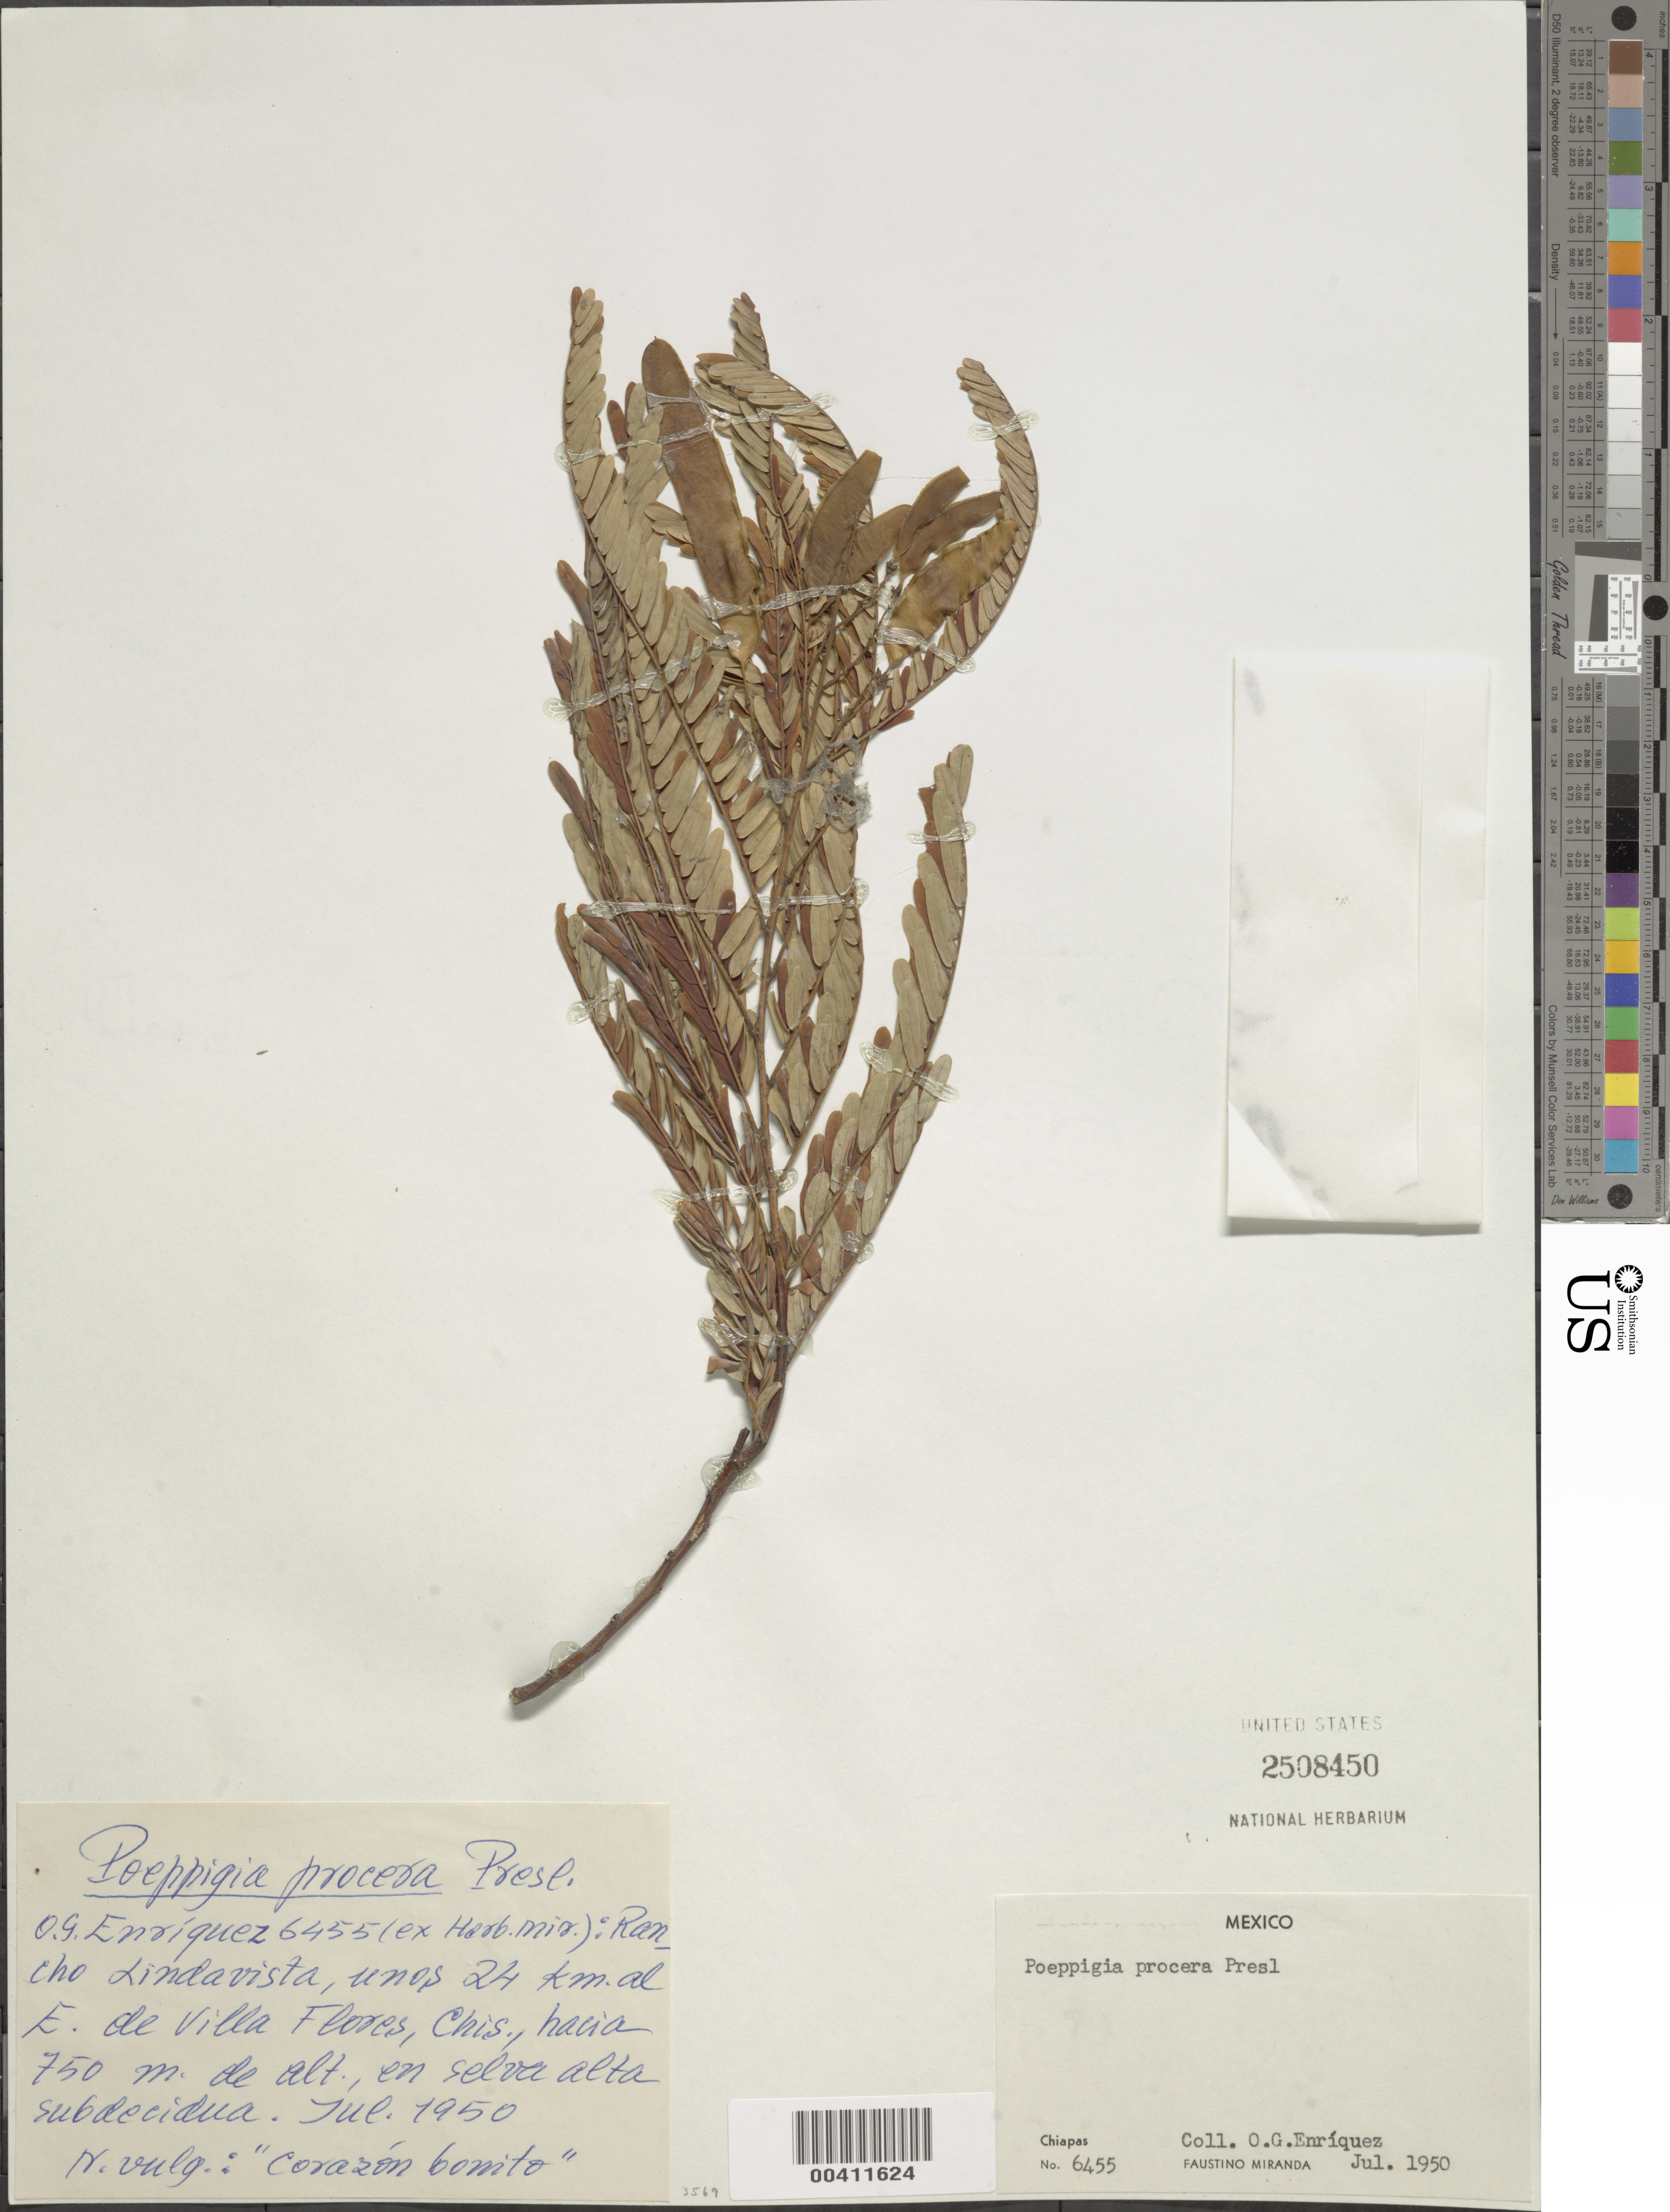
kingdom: Plantae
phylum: Tracheophyta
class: Magnoliopsida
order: Fabales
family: Fabaceae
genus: Poeppigia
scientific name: Poeppigia procera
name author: C. Presl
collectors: O. Enriquez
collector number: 6455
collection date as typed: Jul 1950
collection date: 1950-07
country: Mexico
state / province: Chiapas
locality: Rancho Lindavista, E of Villa Flores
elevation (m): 750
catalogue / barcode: US 2508450